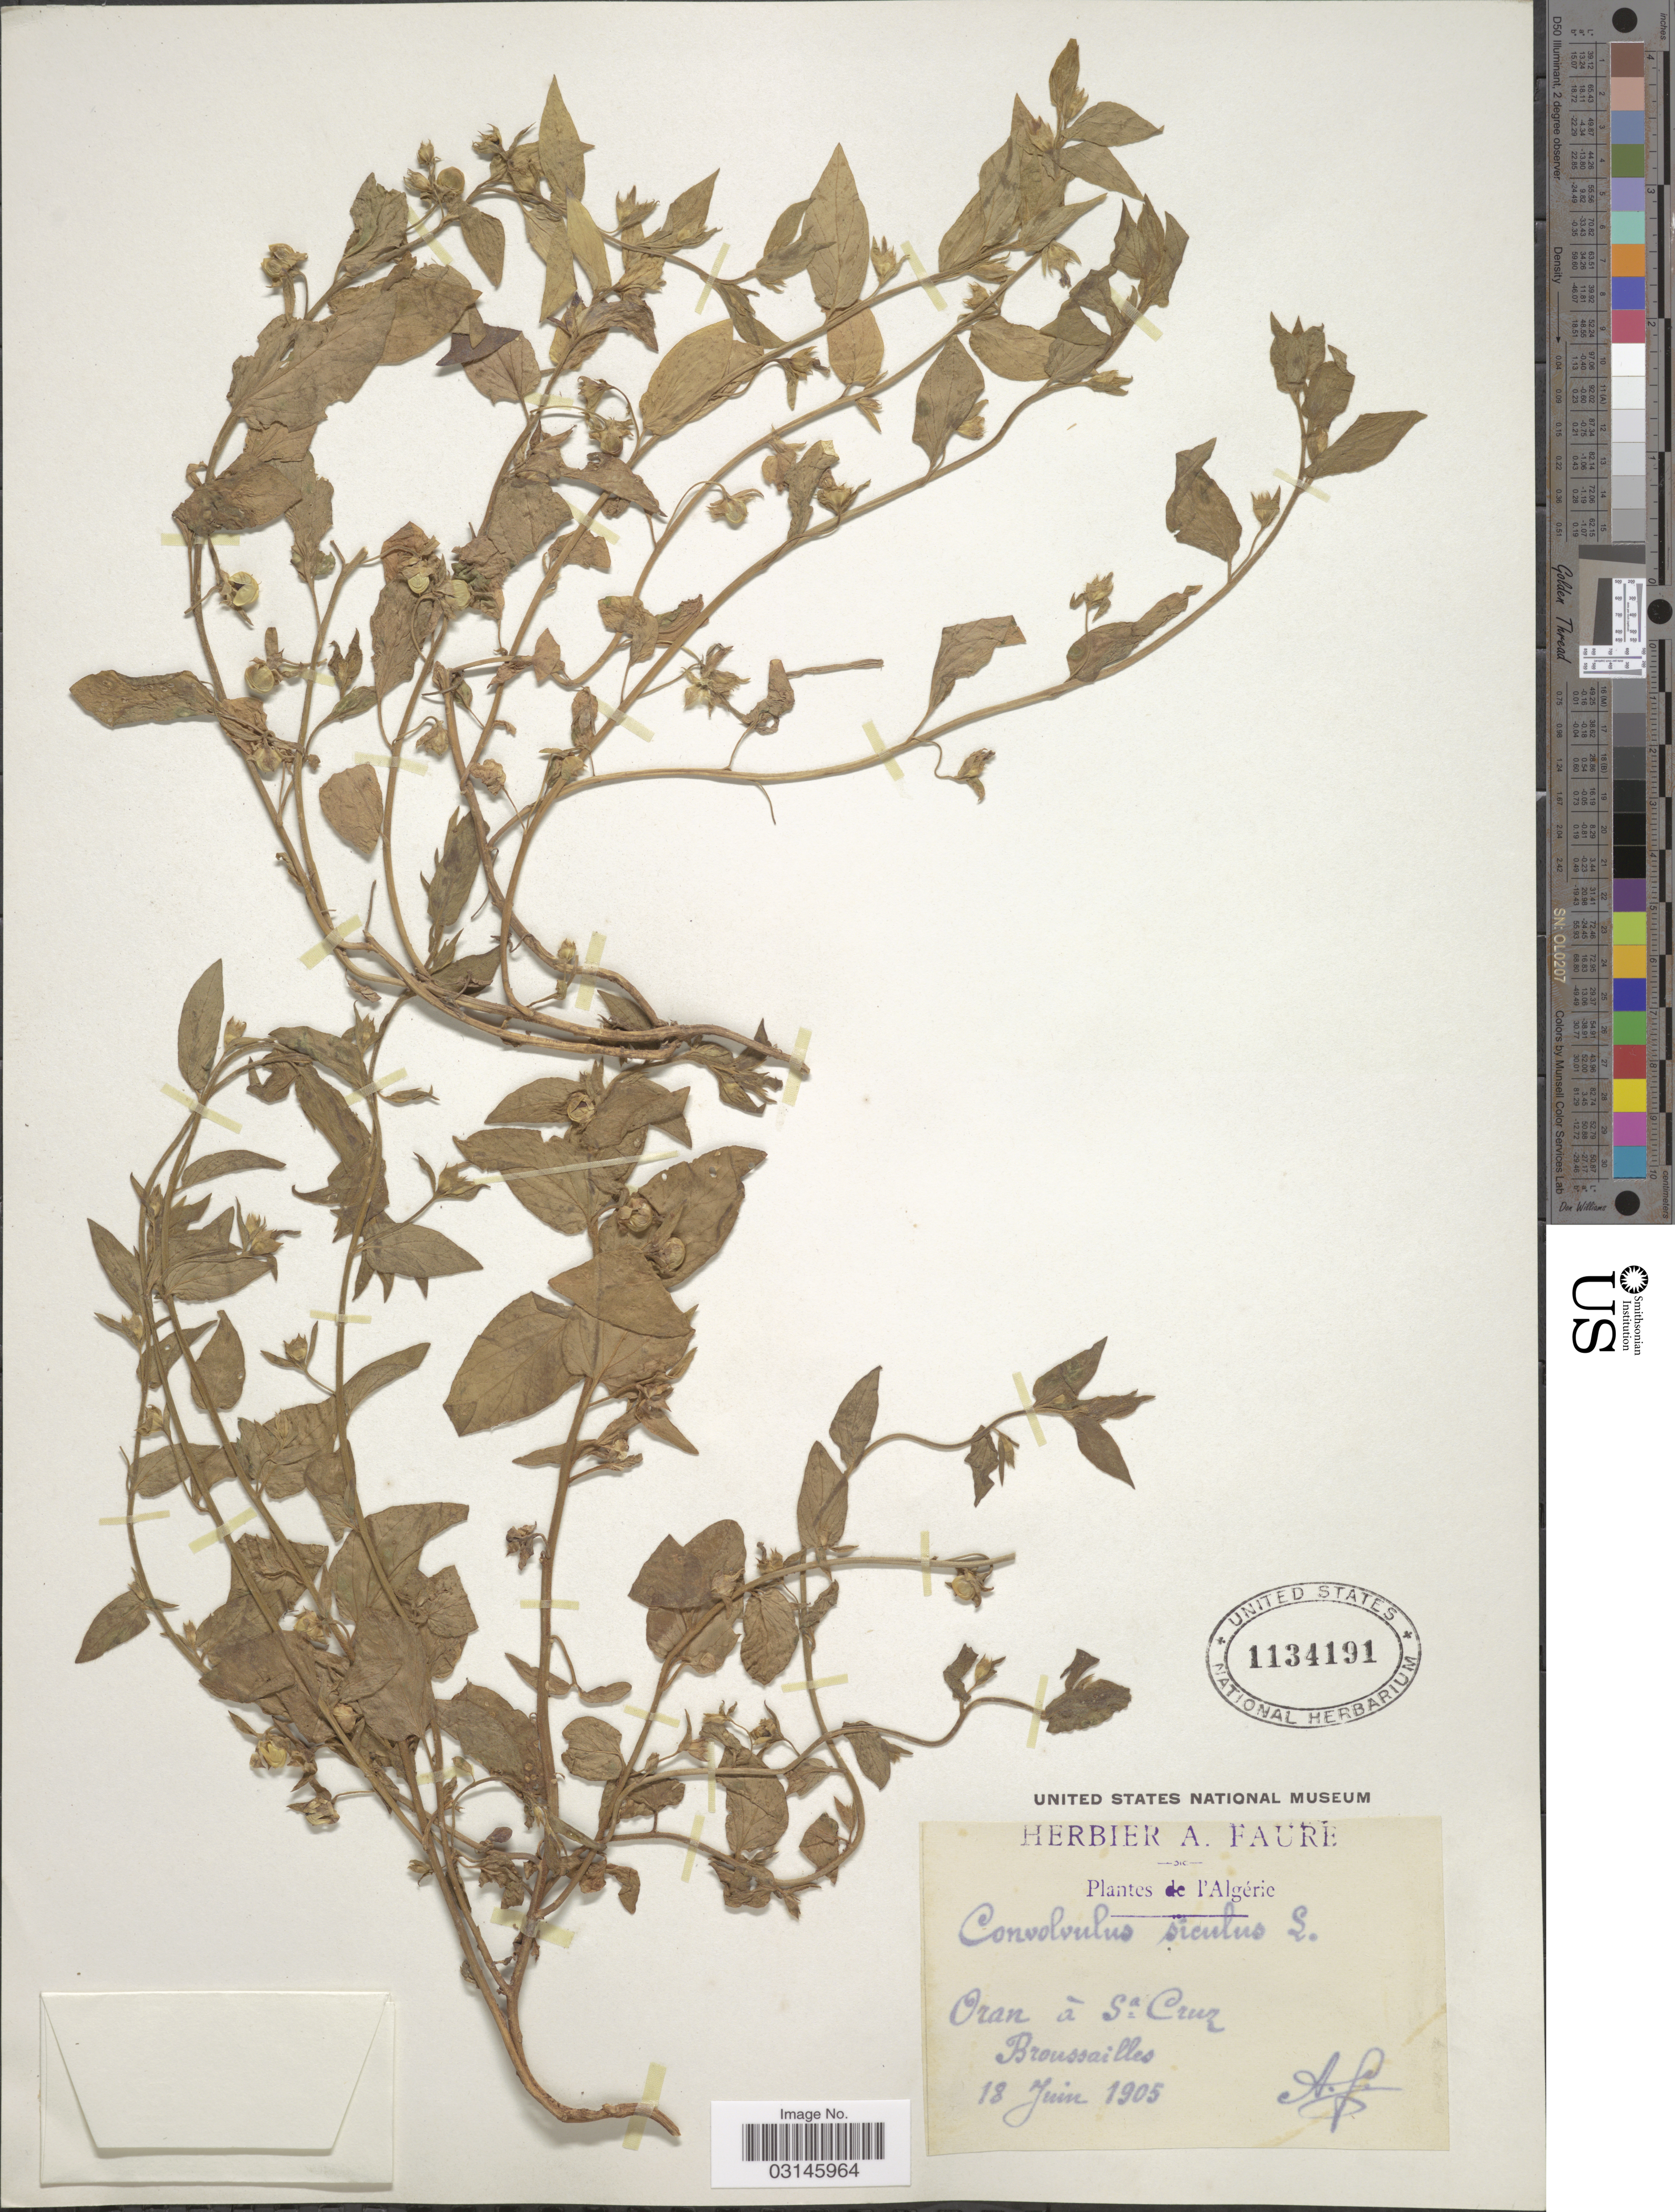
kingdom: Plantae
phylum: Tracheophyta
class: Magnoliopsida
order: Solanales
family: Convolvulaceae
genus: Convolvulus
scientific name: Convolvulus siculus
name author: L.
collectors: A. Faure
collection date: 1905-06-18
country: Algeria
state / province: Oran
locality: Oran à Sa Cruz.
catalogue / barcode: US 1134191